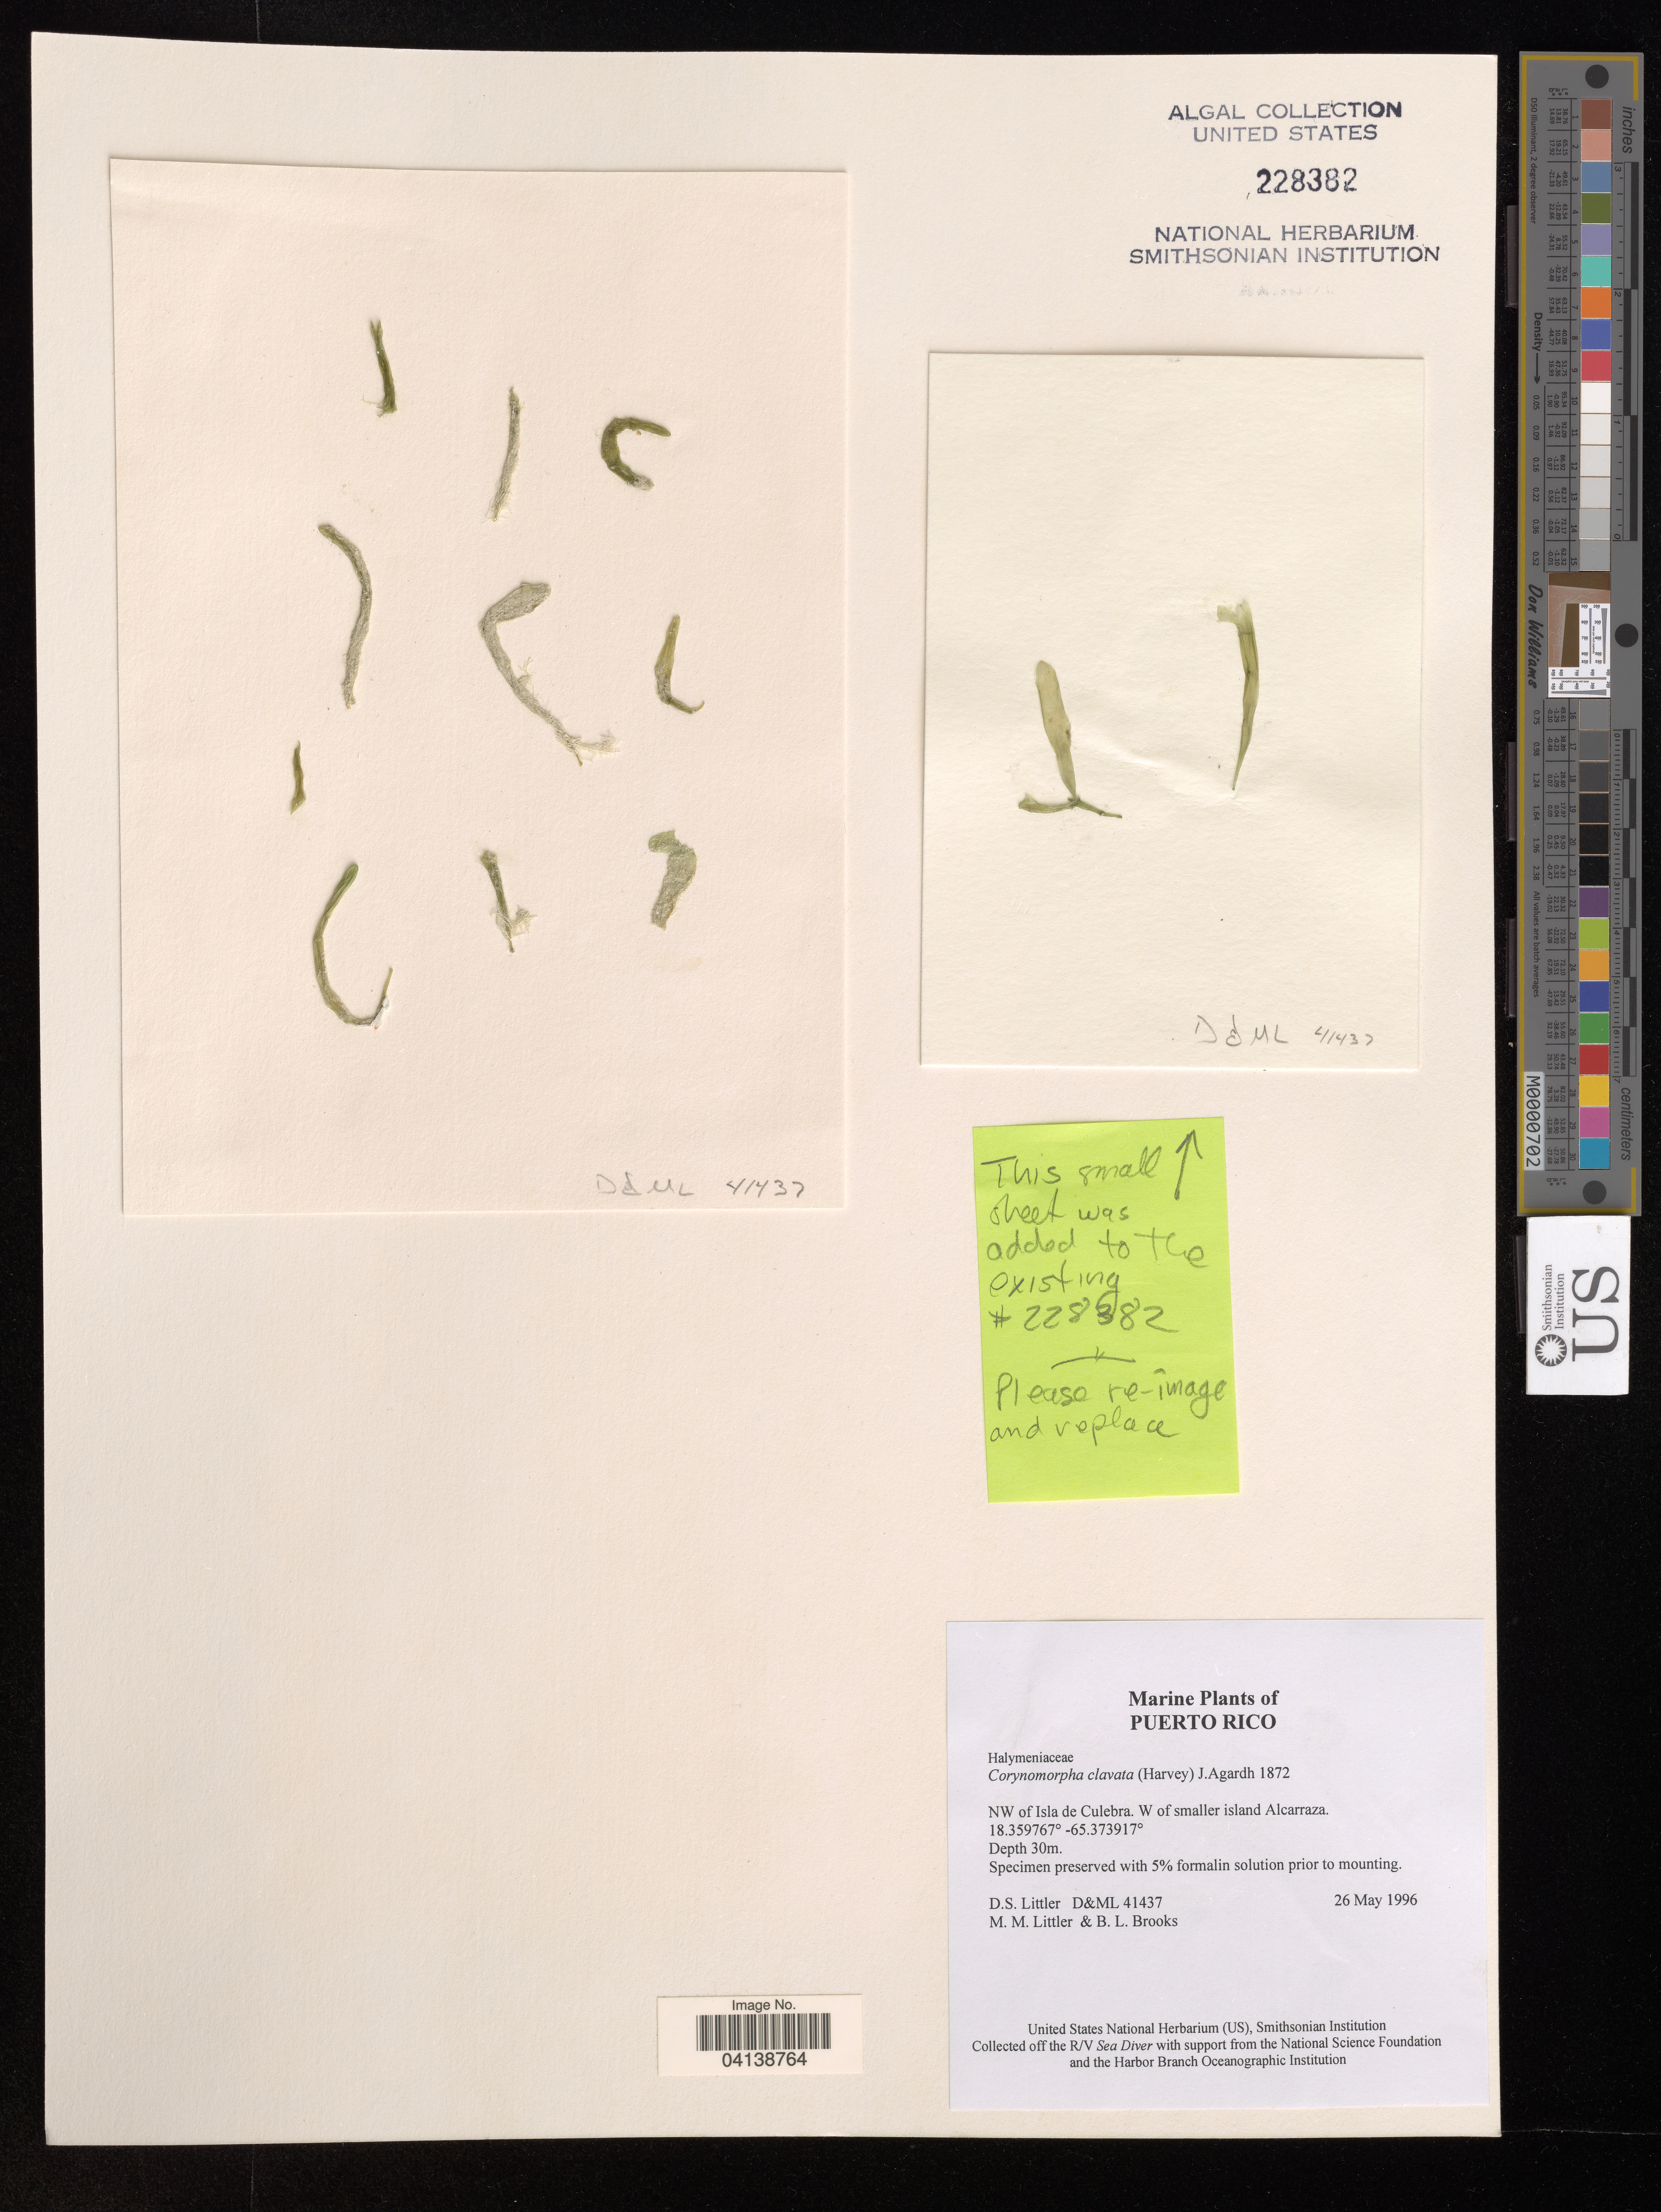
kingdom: Plantae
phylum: Rhodophyta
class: Florideophyceae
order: Halymeniales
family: Halymeniaceae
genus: Corynomorpha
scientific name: Corynomorpha clavata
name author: (Harv.) J. Agardh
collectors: D. S. Littler & B. Brooks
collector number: D&ML41437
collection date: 1996-05-26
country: Puerto Rico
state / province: Culebra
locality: NW of Isla de Culebra. W of smaller island Alcarraza.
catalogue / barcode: US 228382